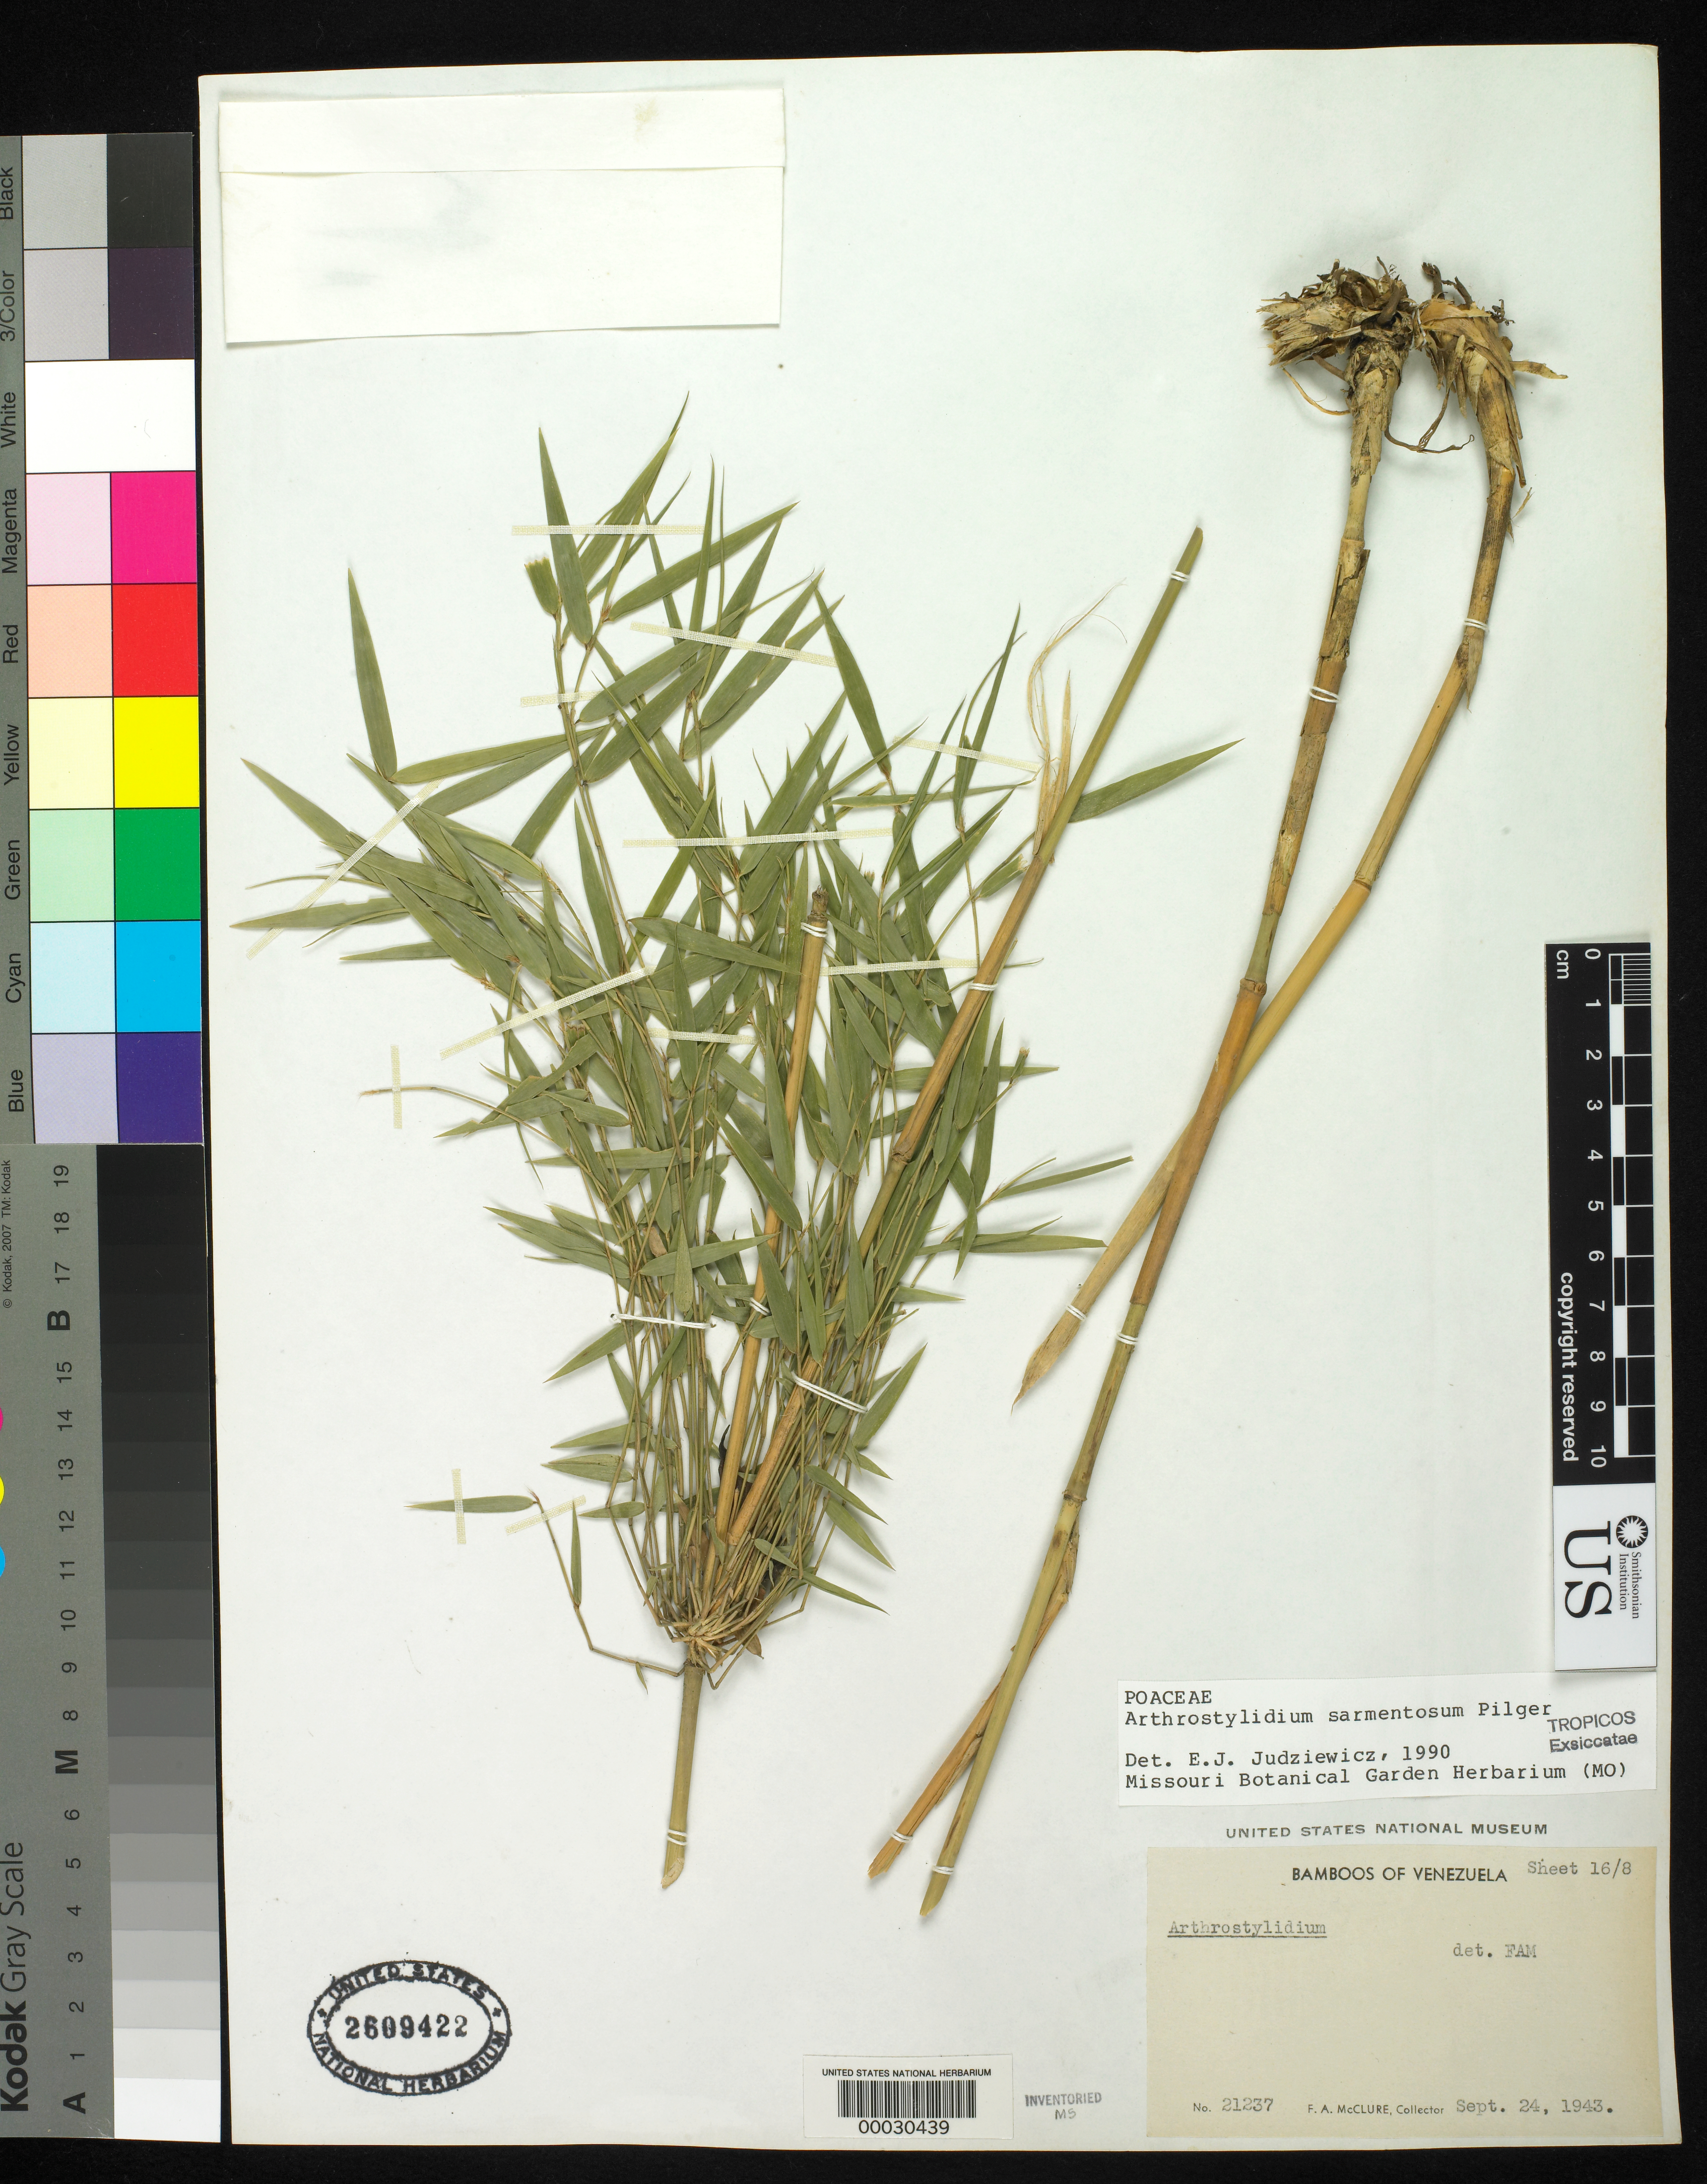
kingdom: Plantae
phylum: Tracheophyta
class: Liliopsida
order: Poales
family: Poaceae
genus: Arthrostylidium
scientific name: Arthrostylidium sarmentosum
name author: Pilg. in Urb.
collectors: F. A. McClure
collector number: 21237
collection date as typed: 24 Sep 1943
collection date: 1943-09-24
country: Venezuela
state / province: Distrito Federal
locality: El junquito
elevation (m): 1800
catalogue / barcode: US 2609422